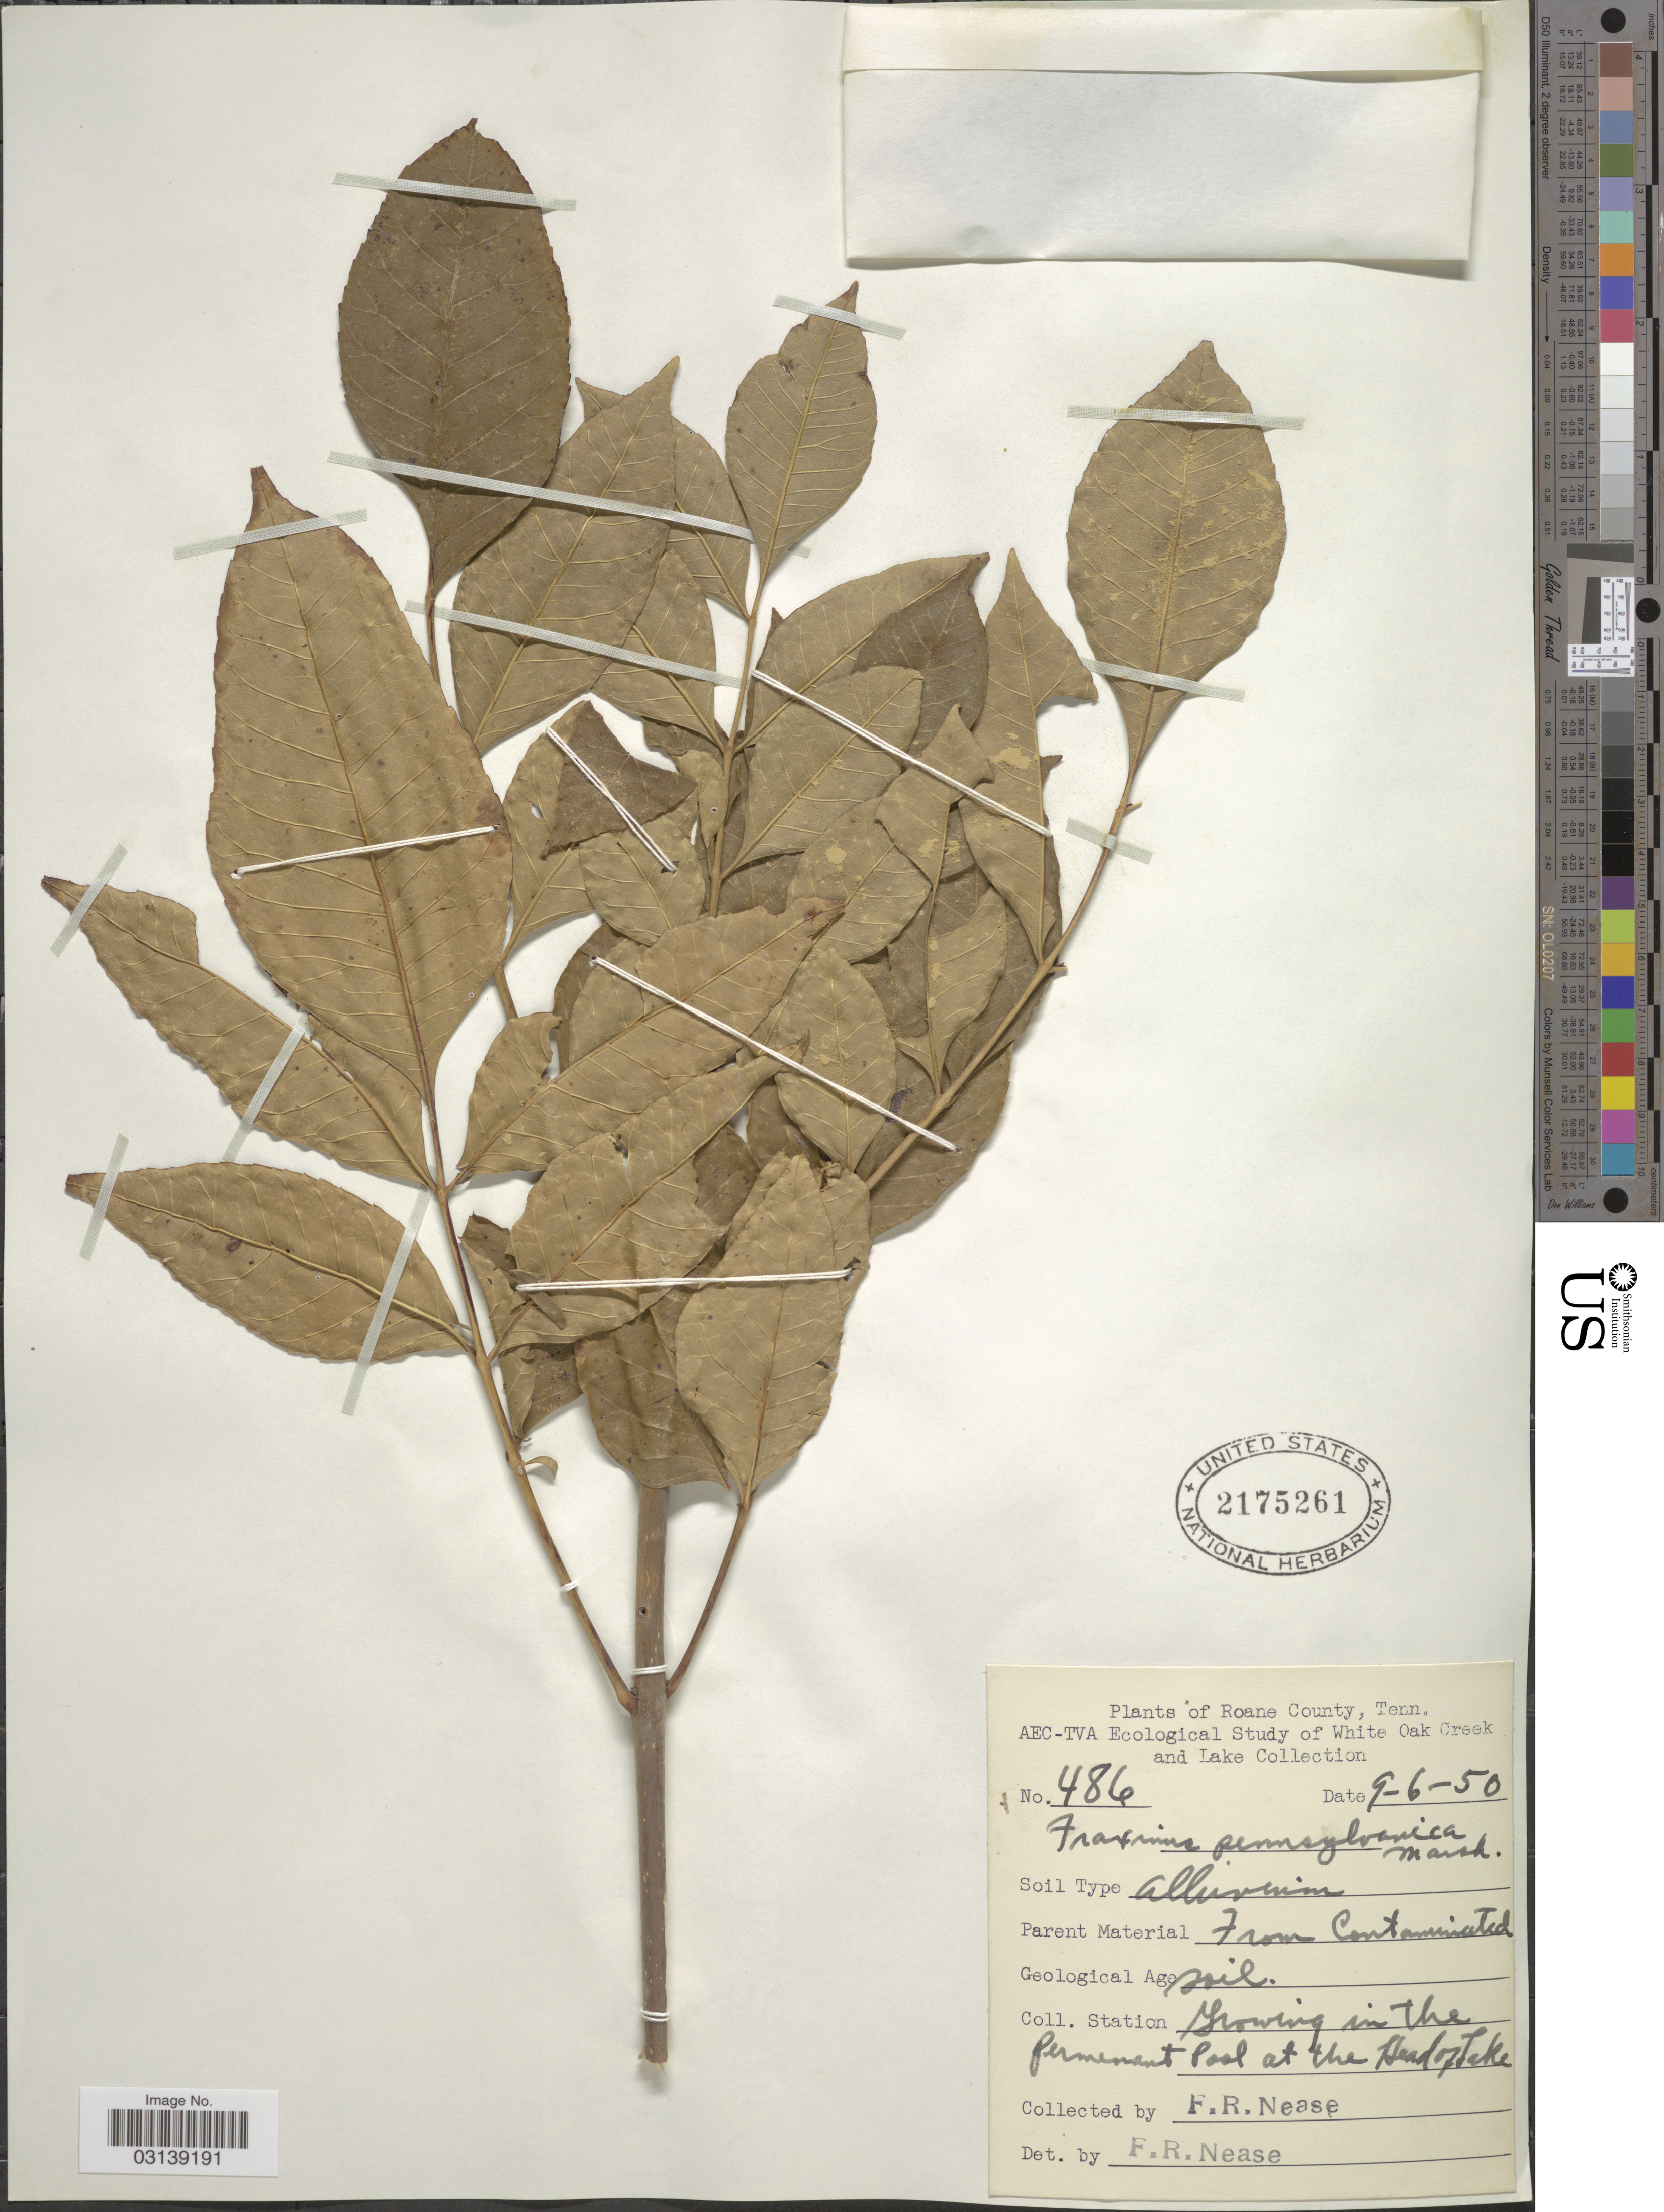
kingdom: Plantae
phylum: Tracheophyta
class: Magnoliopsida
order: Lamiales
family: Oleaceae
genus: Fraxinus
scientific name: Fraxinus pennsylvanica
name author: Marshall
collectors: F. Nease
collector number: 486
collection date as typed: Transcribed d/m/y: 6/9/50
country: United States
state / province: Tennessee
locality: Roane County, Station Growing in the permenant Pool at the Head of Lake.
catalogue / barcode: US 2175261